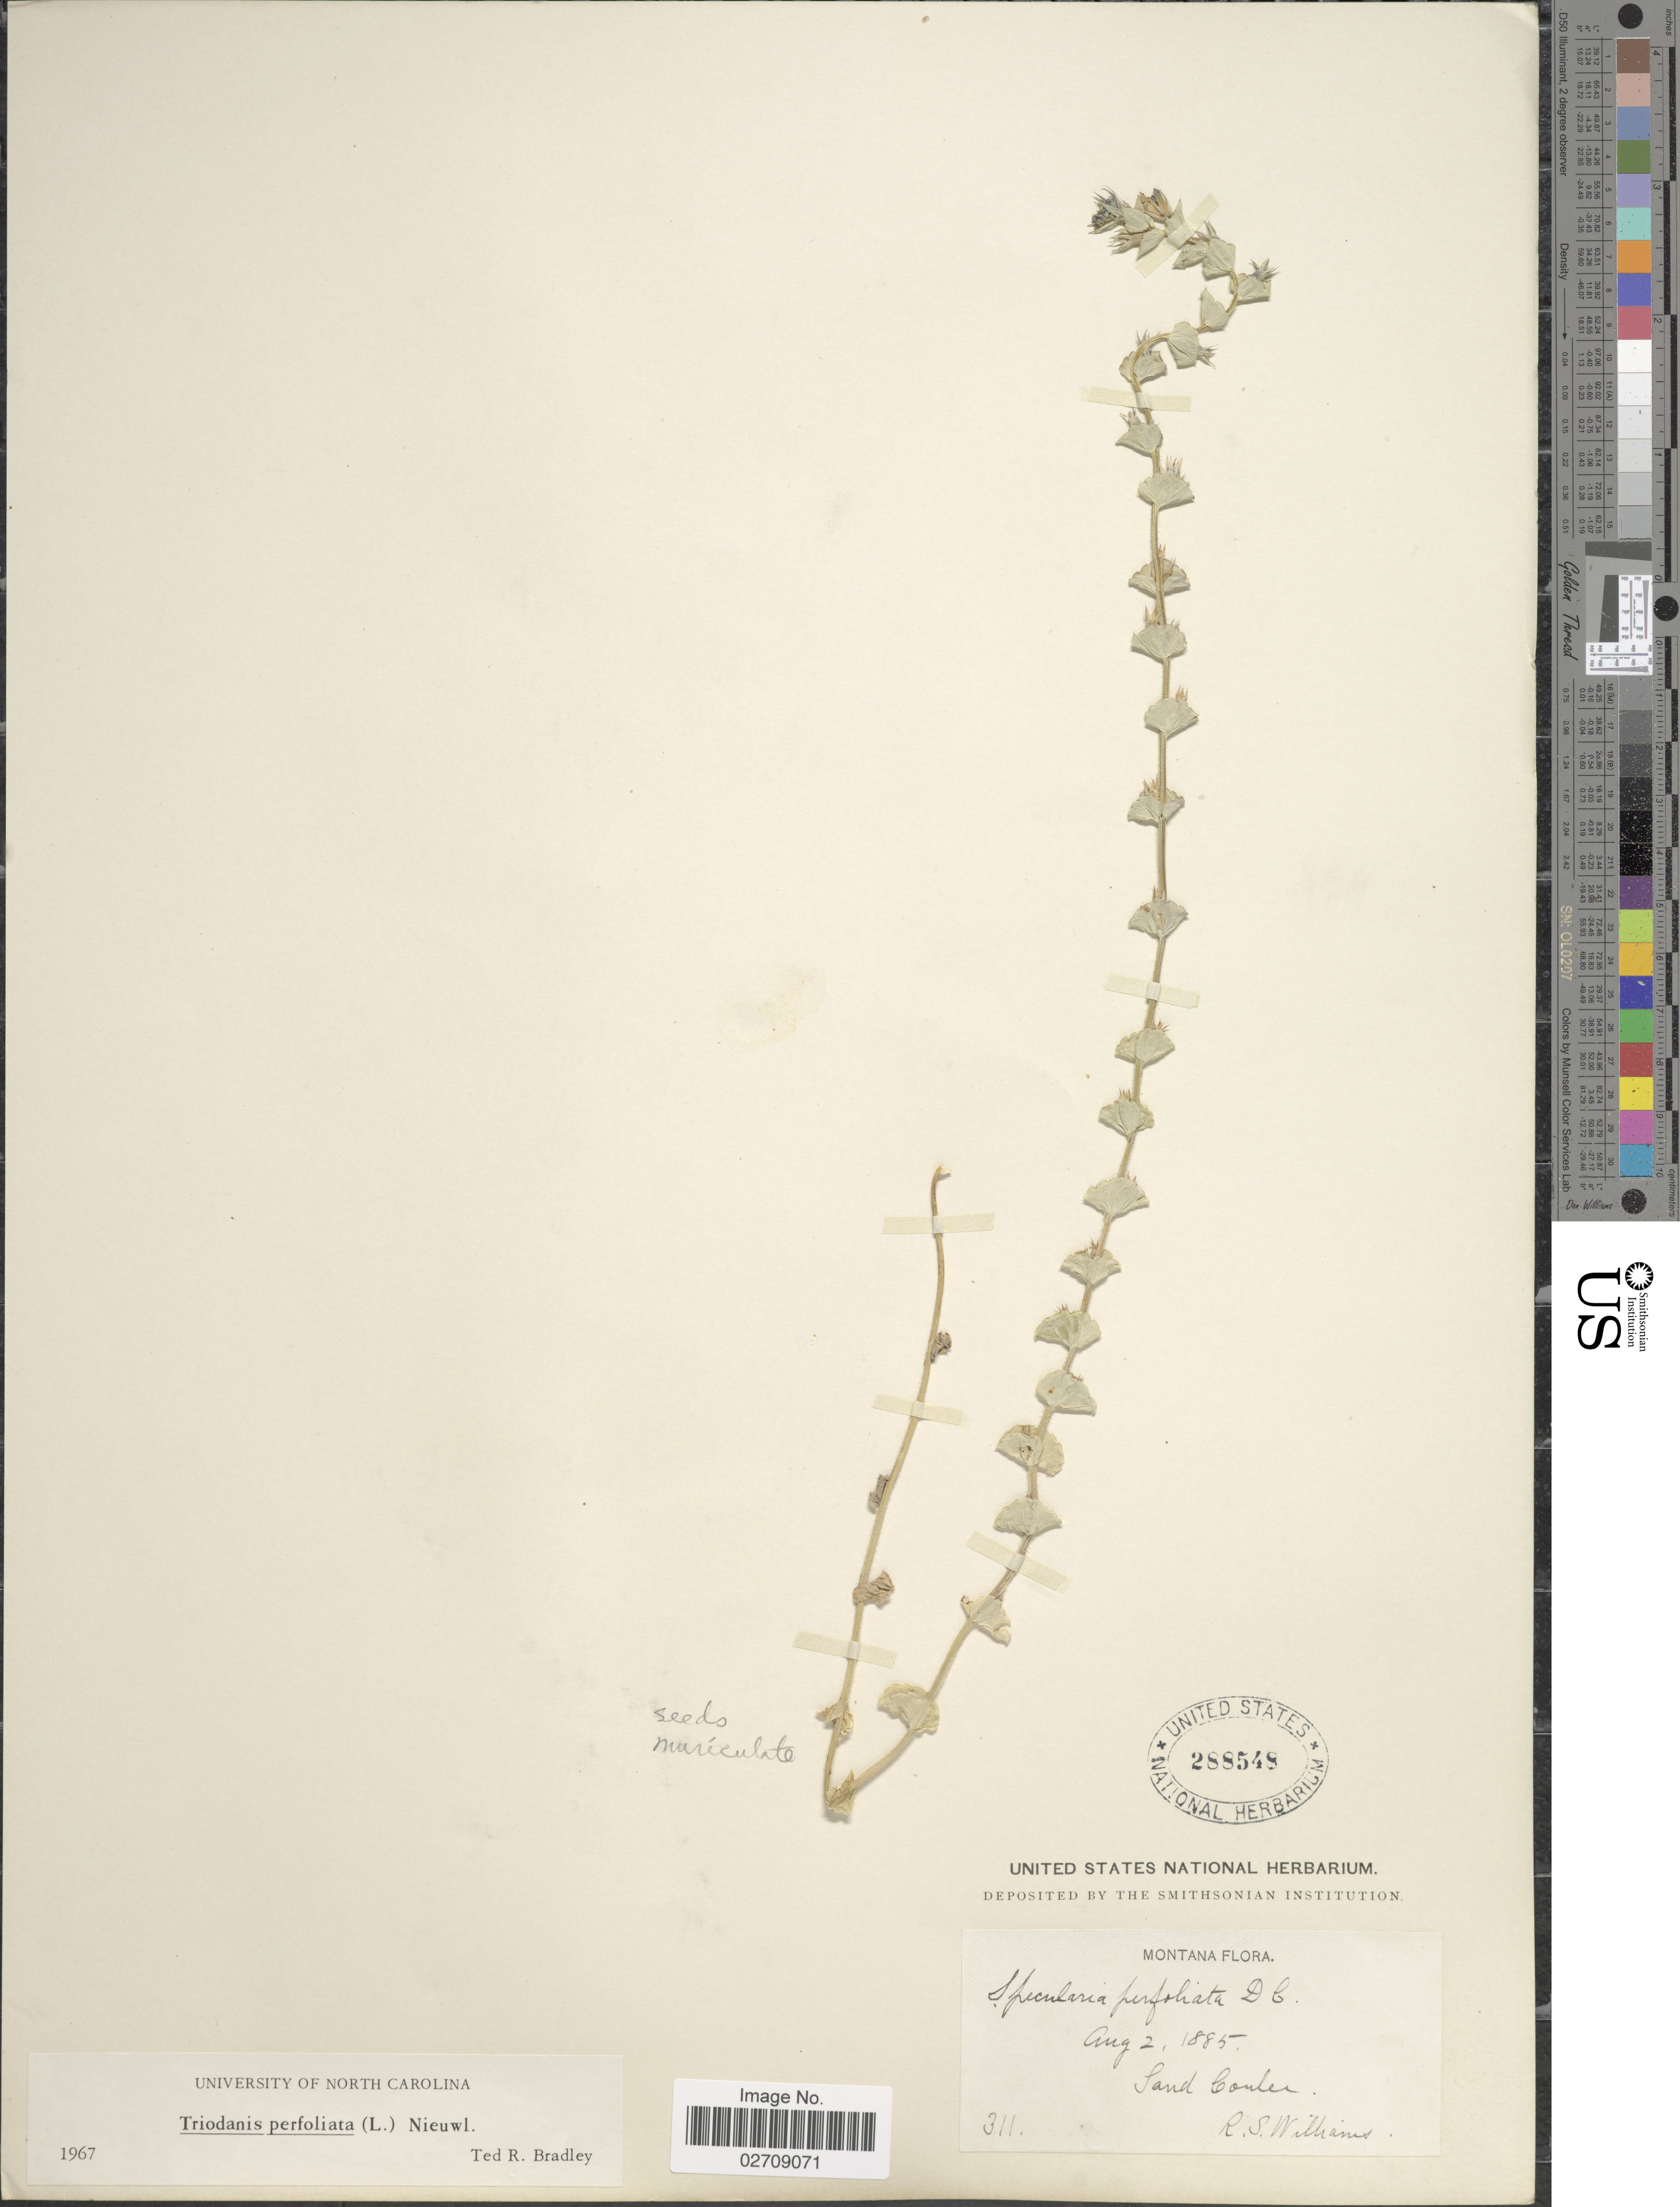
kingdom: Plantae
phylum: Tracheophyta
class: Magnoliopsida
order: Asterales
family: Campanulaceae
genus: Triodanis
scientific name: Triodanis perfoliata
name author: (L.) Nieuwl.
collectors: R. S. Williams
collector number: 311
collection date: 1885-08-02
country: United States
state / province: Montana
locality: Sand border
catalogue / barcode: US 288548